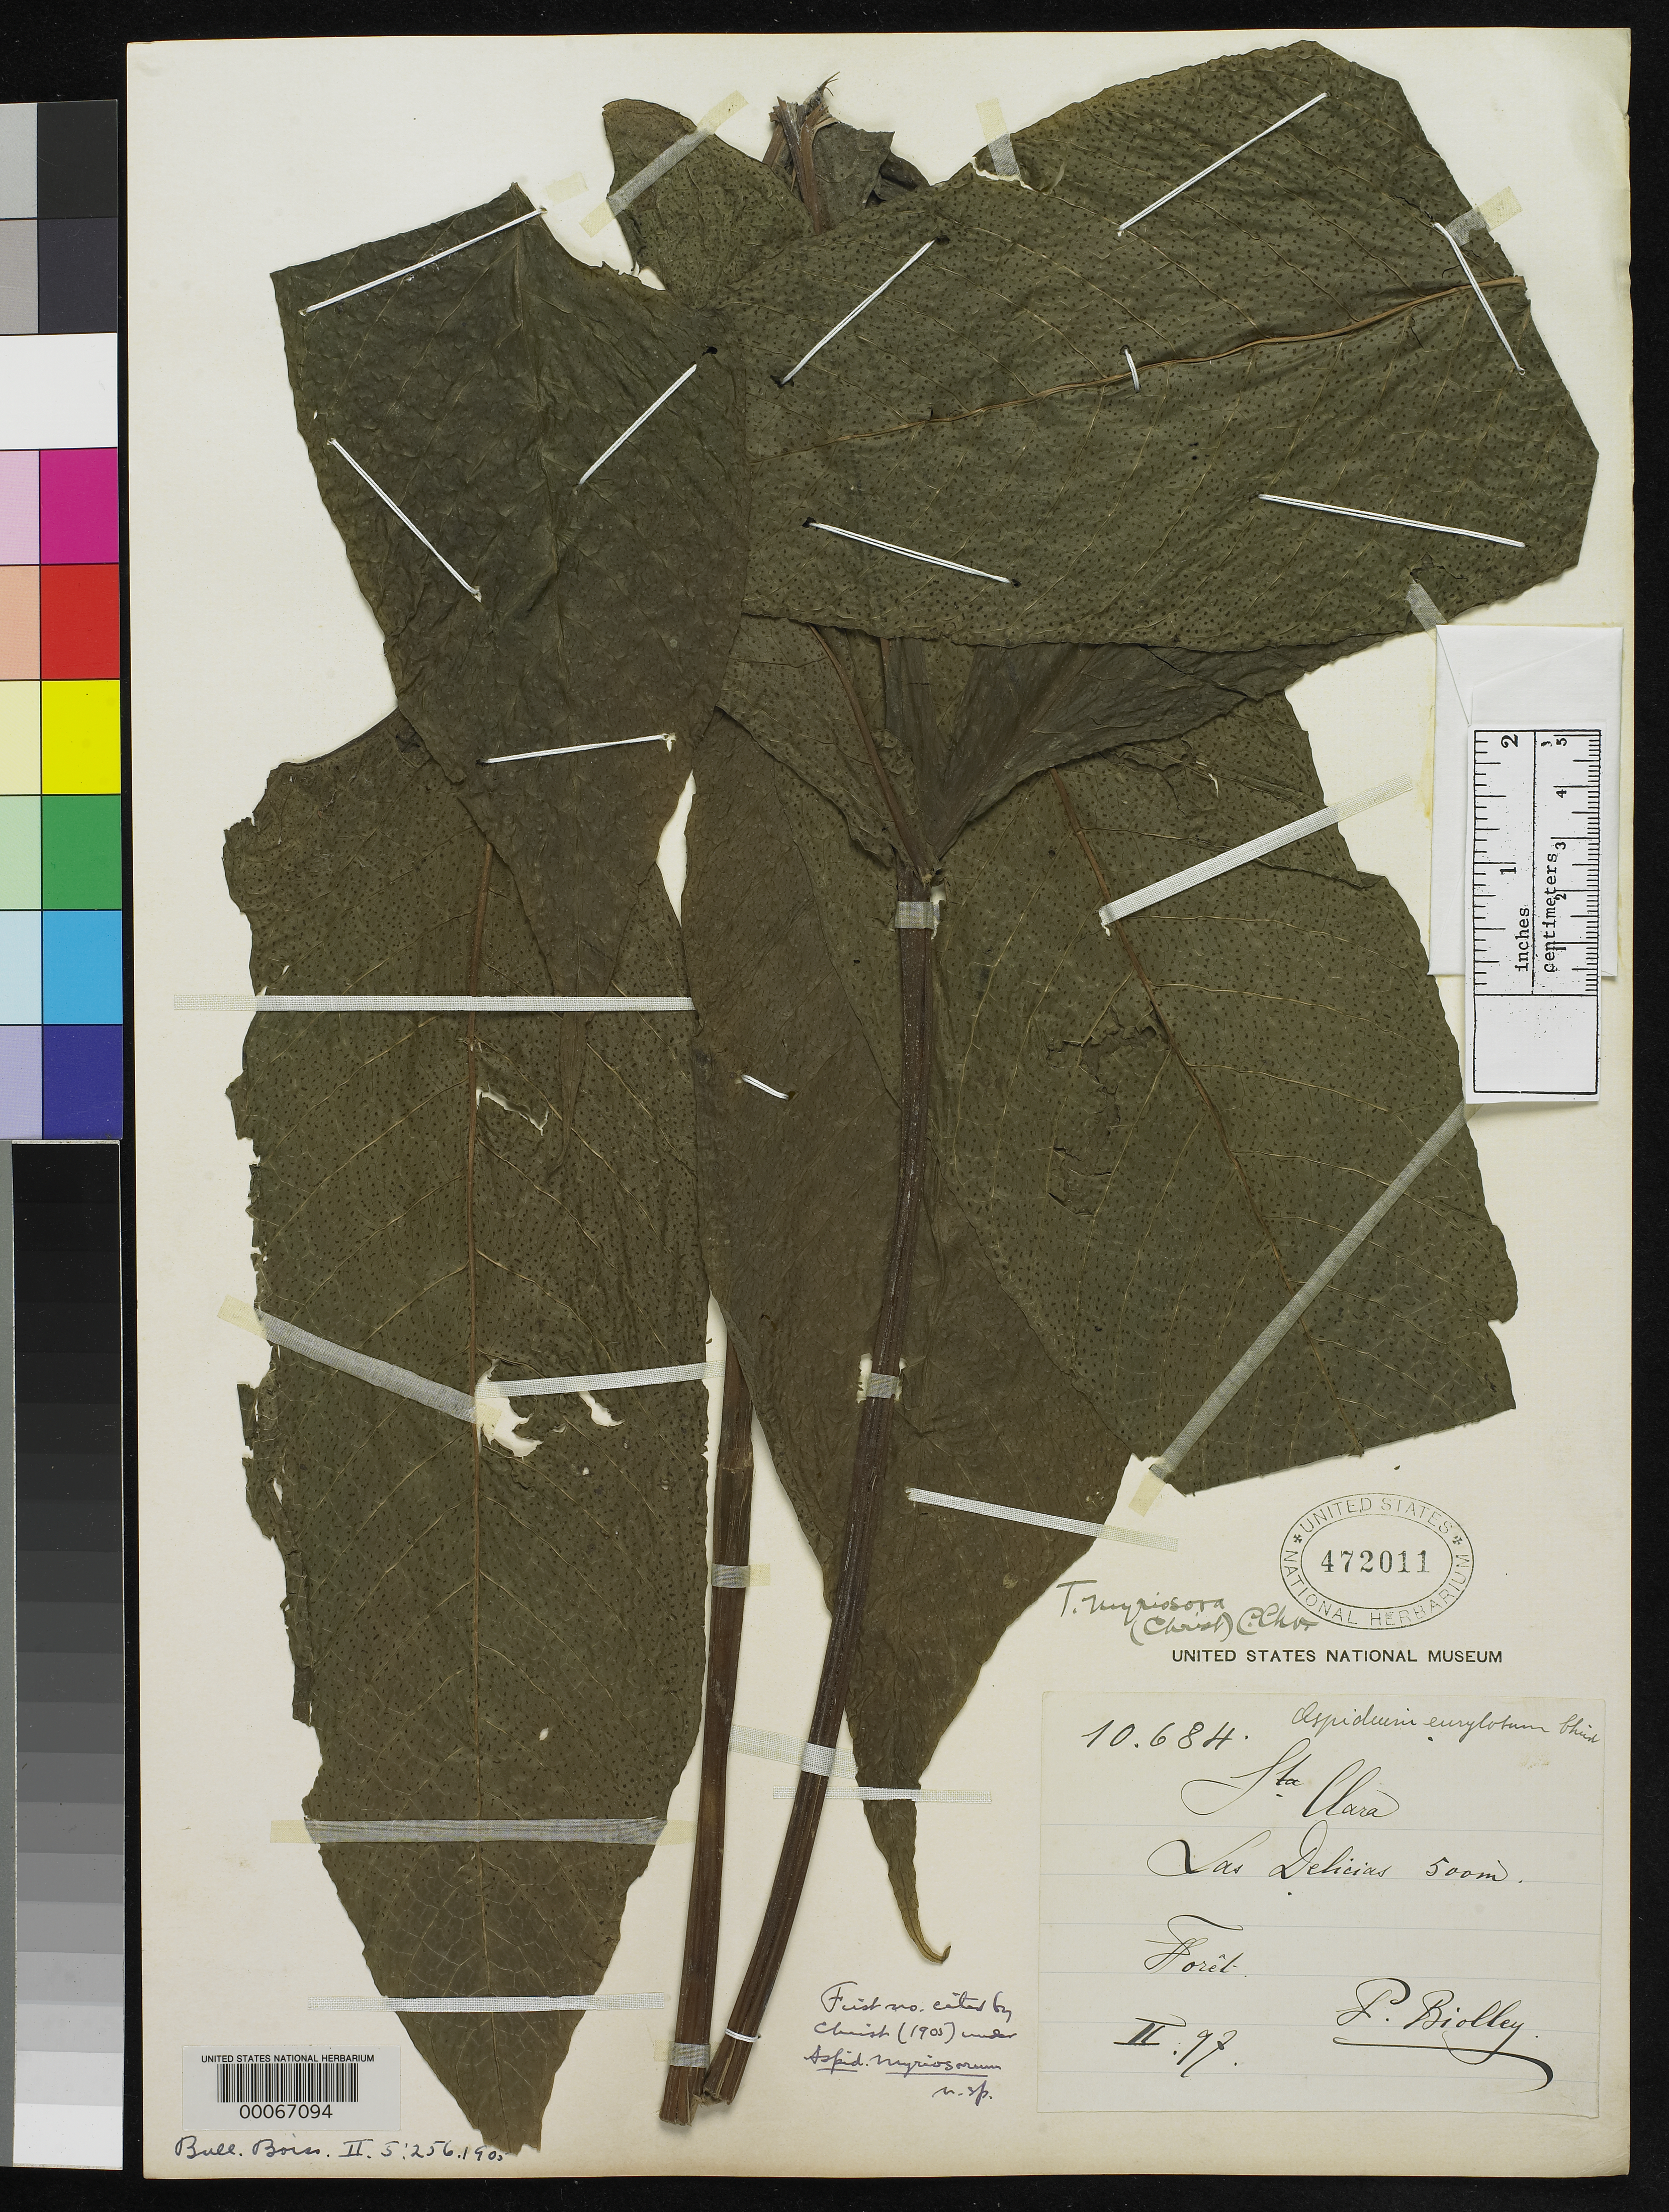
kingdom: Plantae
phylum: Tracheophyta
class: Polypodiopsida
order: Polypodiales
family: Tectariaceae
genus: Aspidium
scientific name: Aspidium myriosorum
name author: Christ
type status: Type Collection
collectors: P. Biolley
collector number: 10684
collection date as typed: Feb 1897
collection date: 1897-02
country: Costa Rica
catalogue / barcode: US 472011